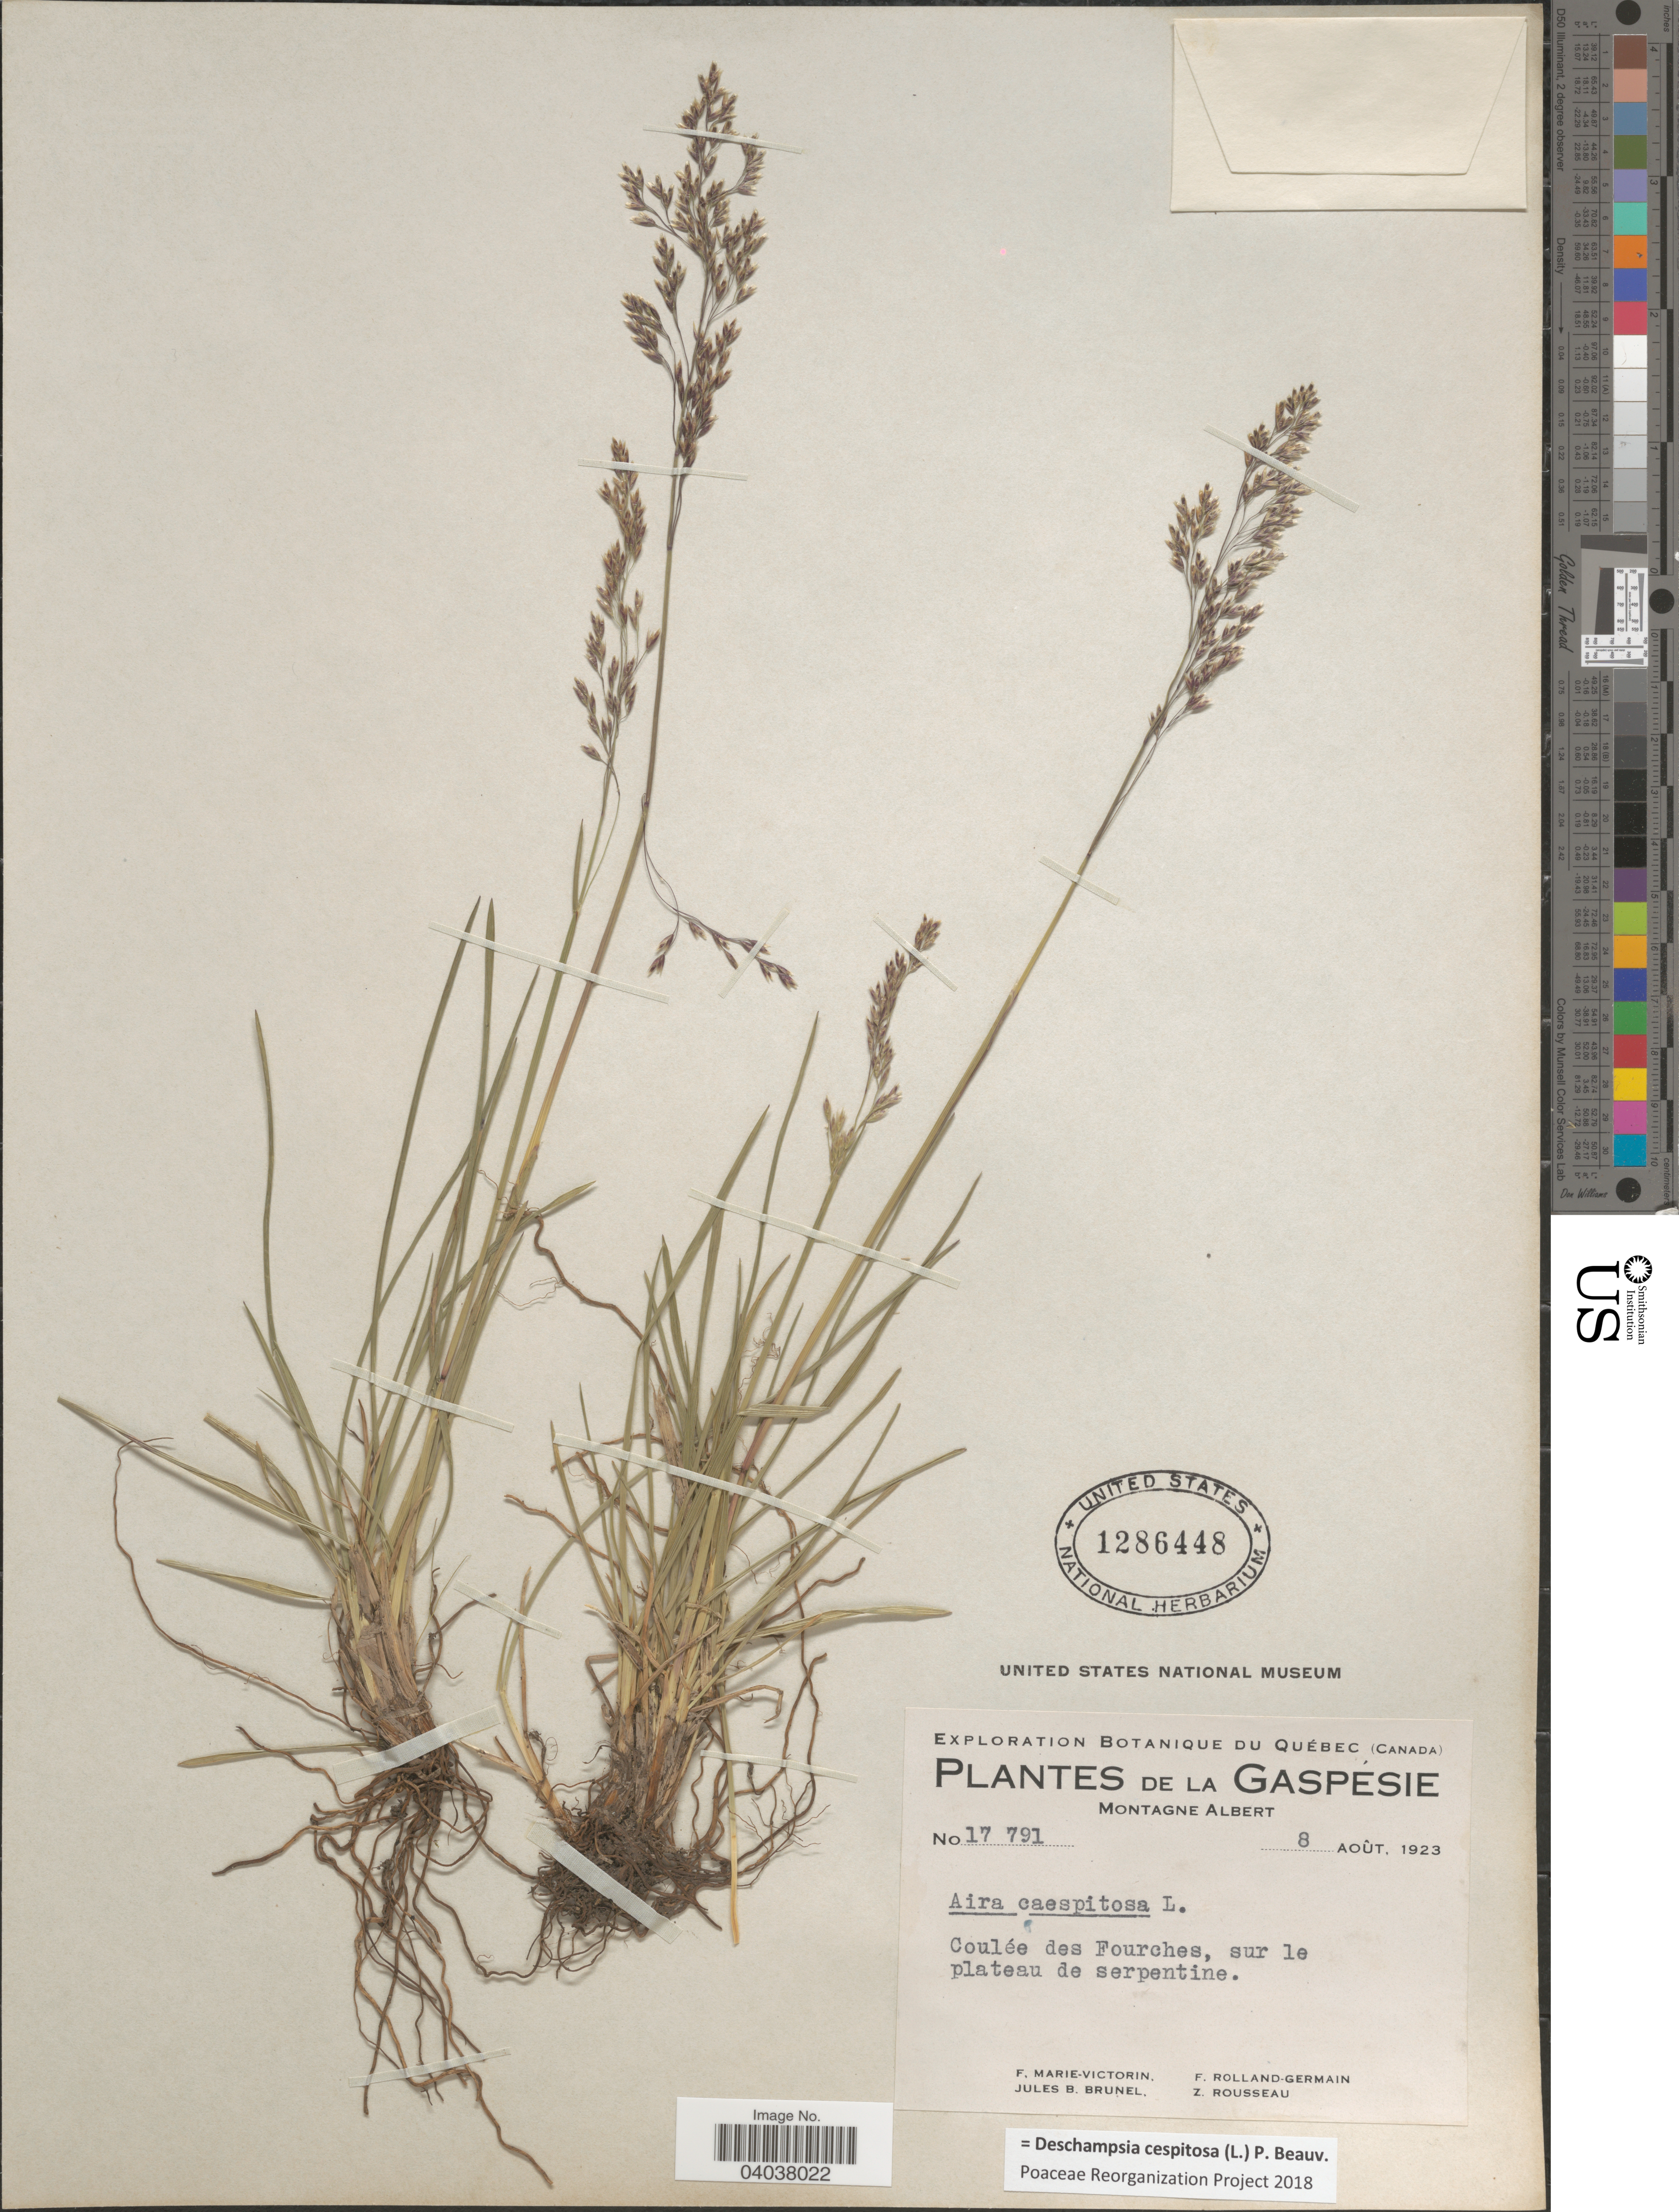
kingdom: Plantae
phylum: Tracheophyta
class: Liliopsida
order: Poales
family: Poaceae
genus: Deschampsia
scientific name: Deschampsia cespitosa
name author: (L.) P. Beauv.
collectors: F. Marie-Victorin, Rolland-Germain, J. Brunel & Z. Rousseau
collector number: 17791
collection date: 1923-08-08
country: Canada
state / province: Quebec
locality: La Gaspésie. Montagne Albert. Coulée des Fourches.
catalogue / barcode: US 1286448